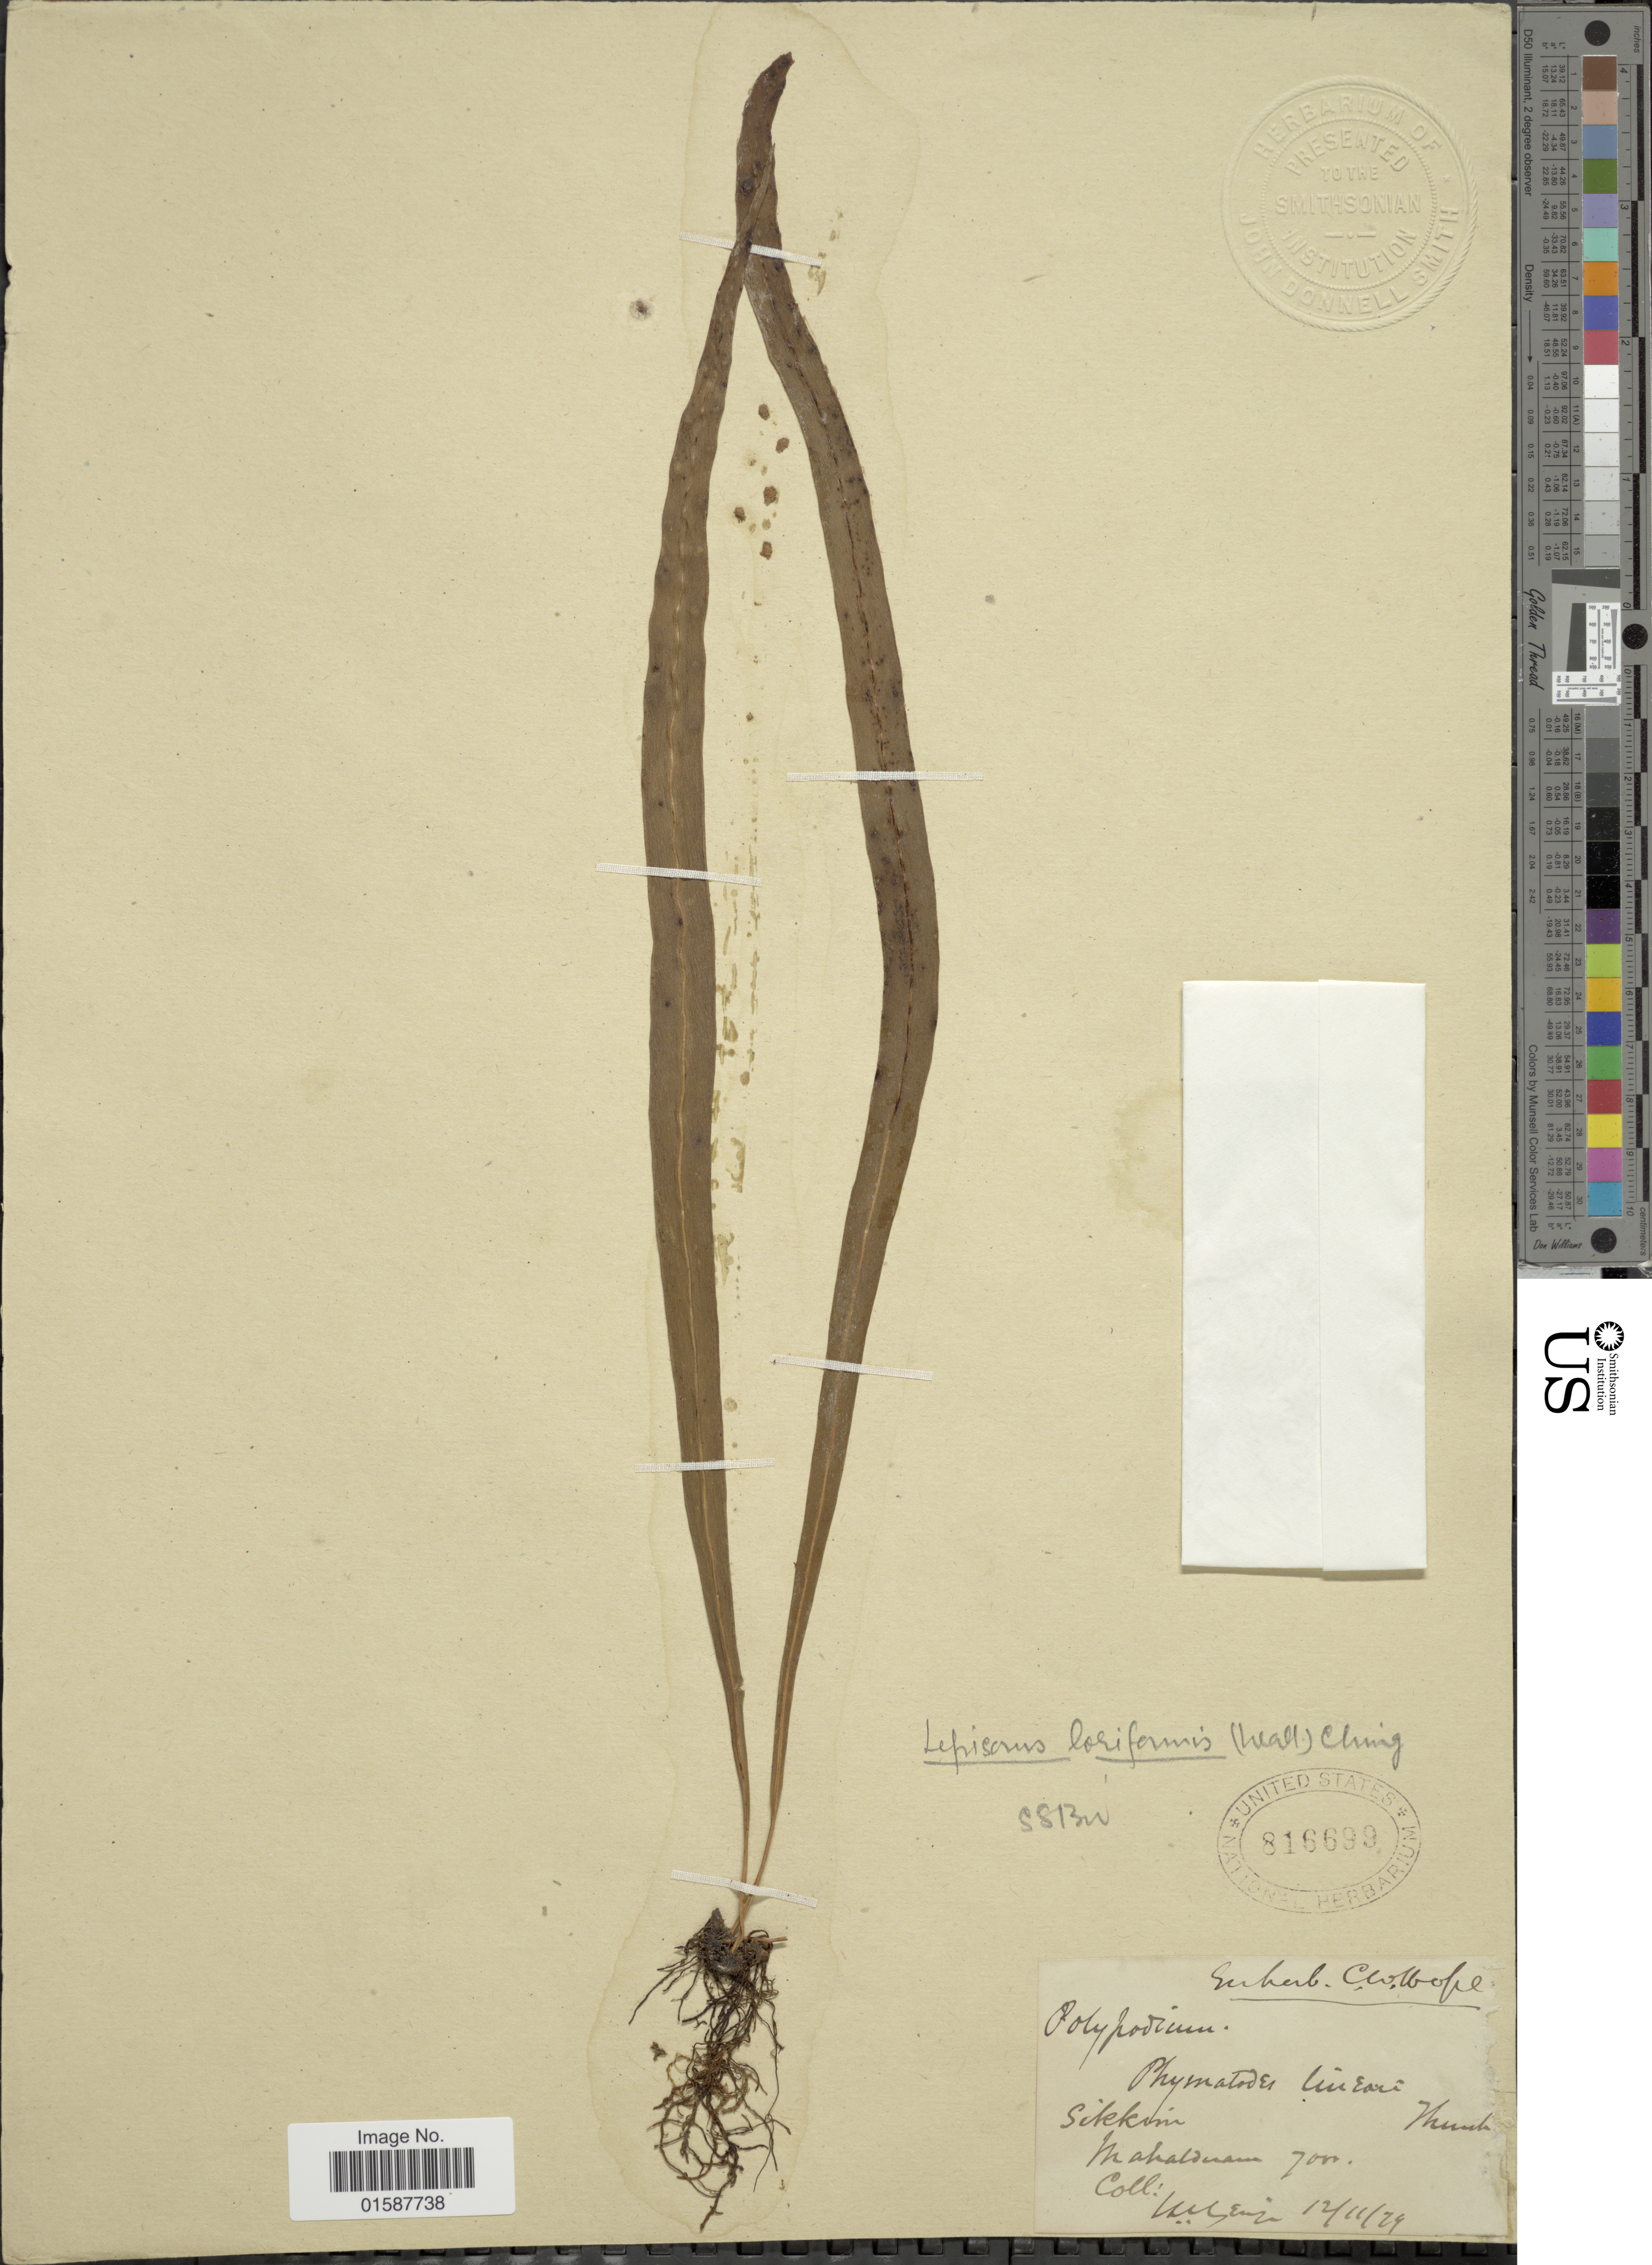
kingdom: Plantae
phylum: Tracheophyta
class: Polypodiopsida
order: Polypodiales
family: Polypodiaceae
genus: Lepisorus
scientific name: Lepisorus loriformis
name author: (Wall. ex Mett.) Ching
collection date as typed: Transcribed d/m/y: 12/11/29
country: India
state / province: Sikkim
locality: Sikkim, Mahaldinam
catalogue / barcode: US 816699